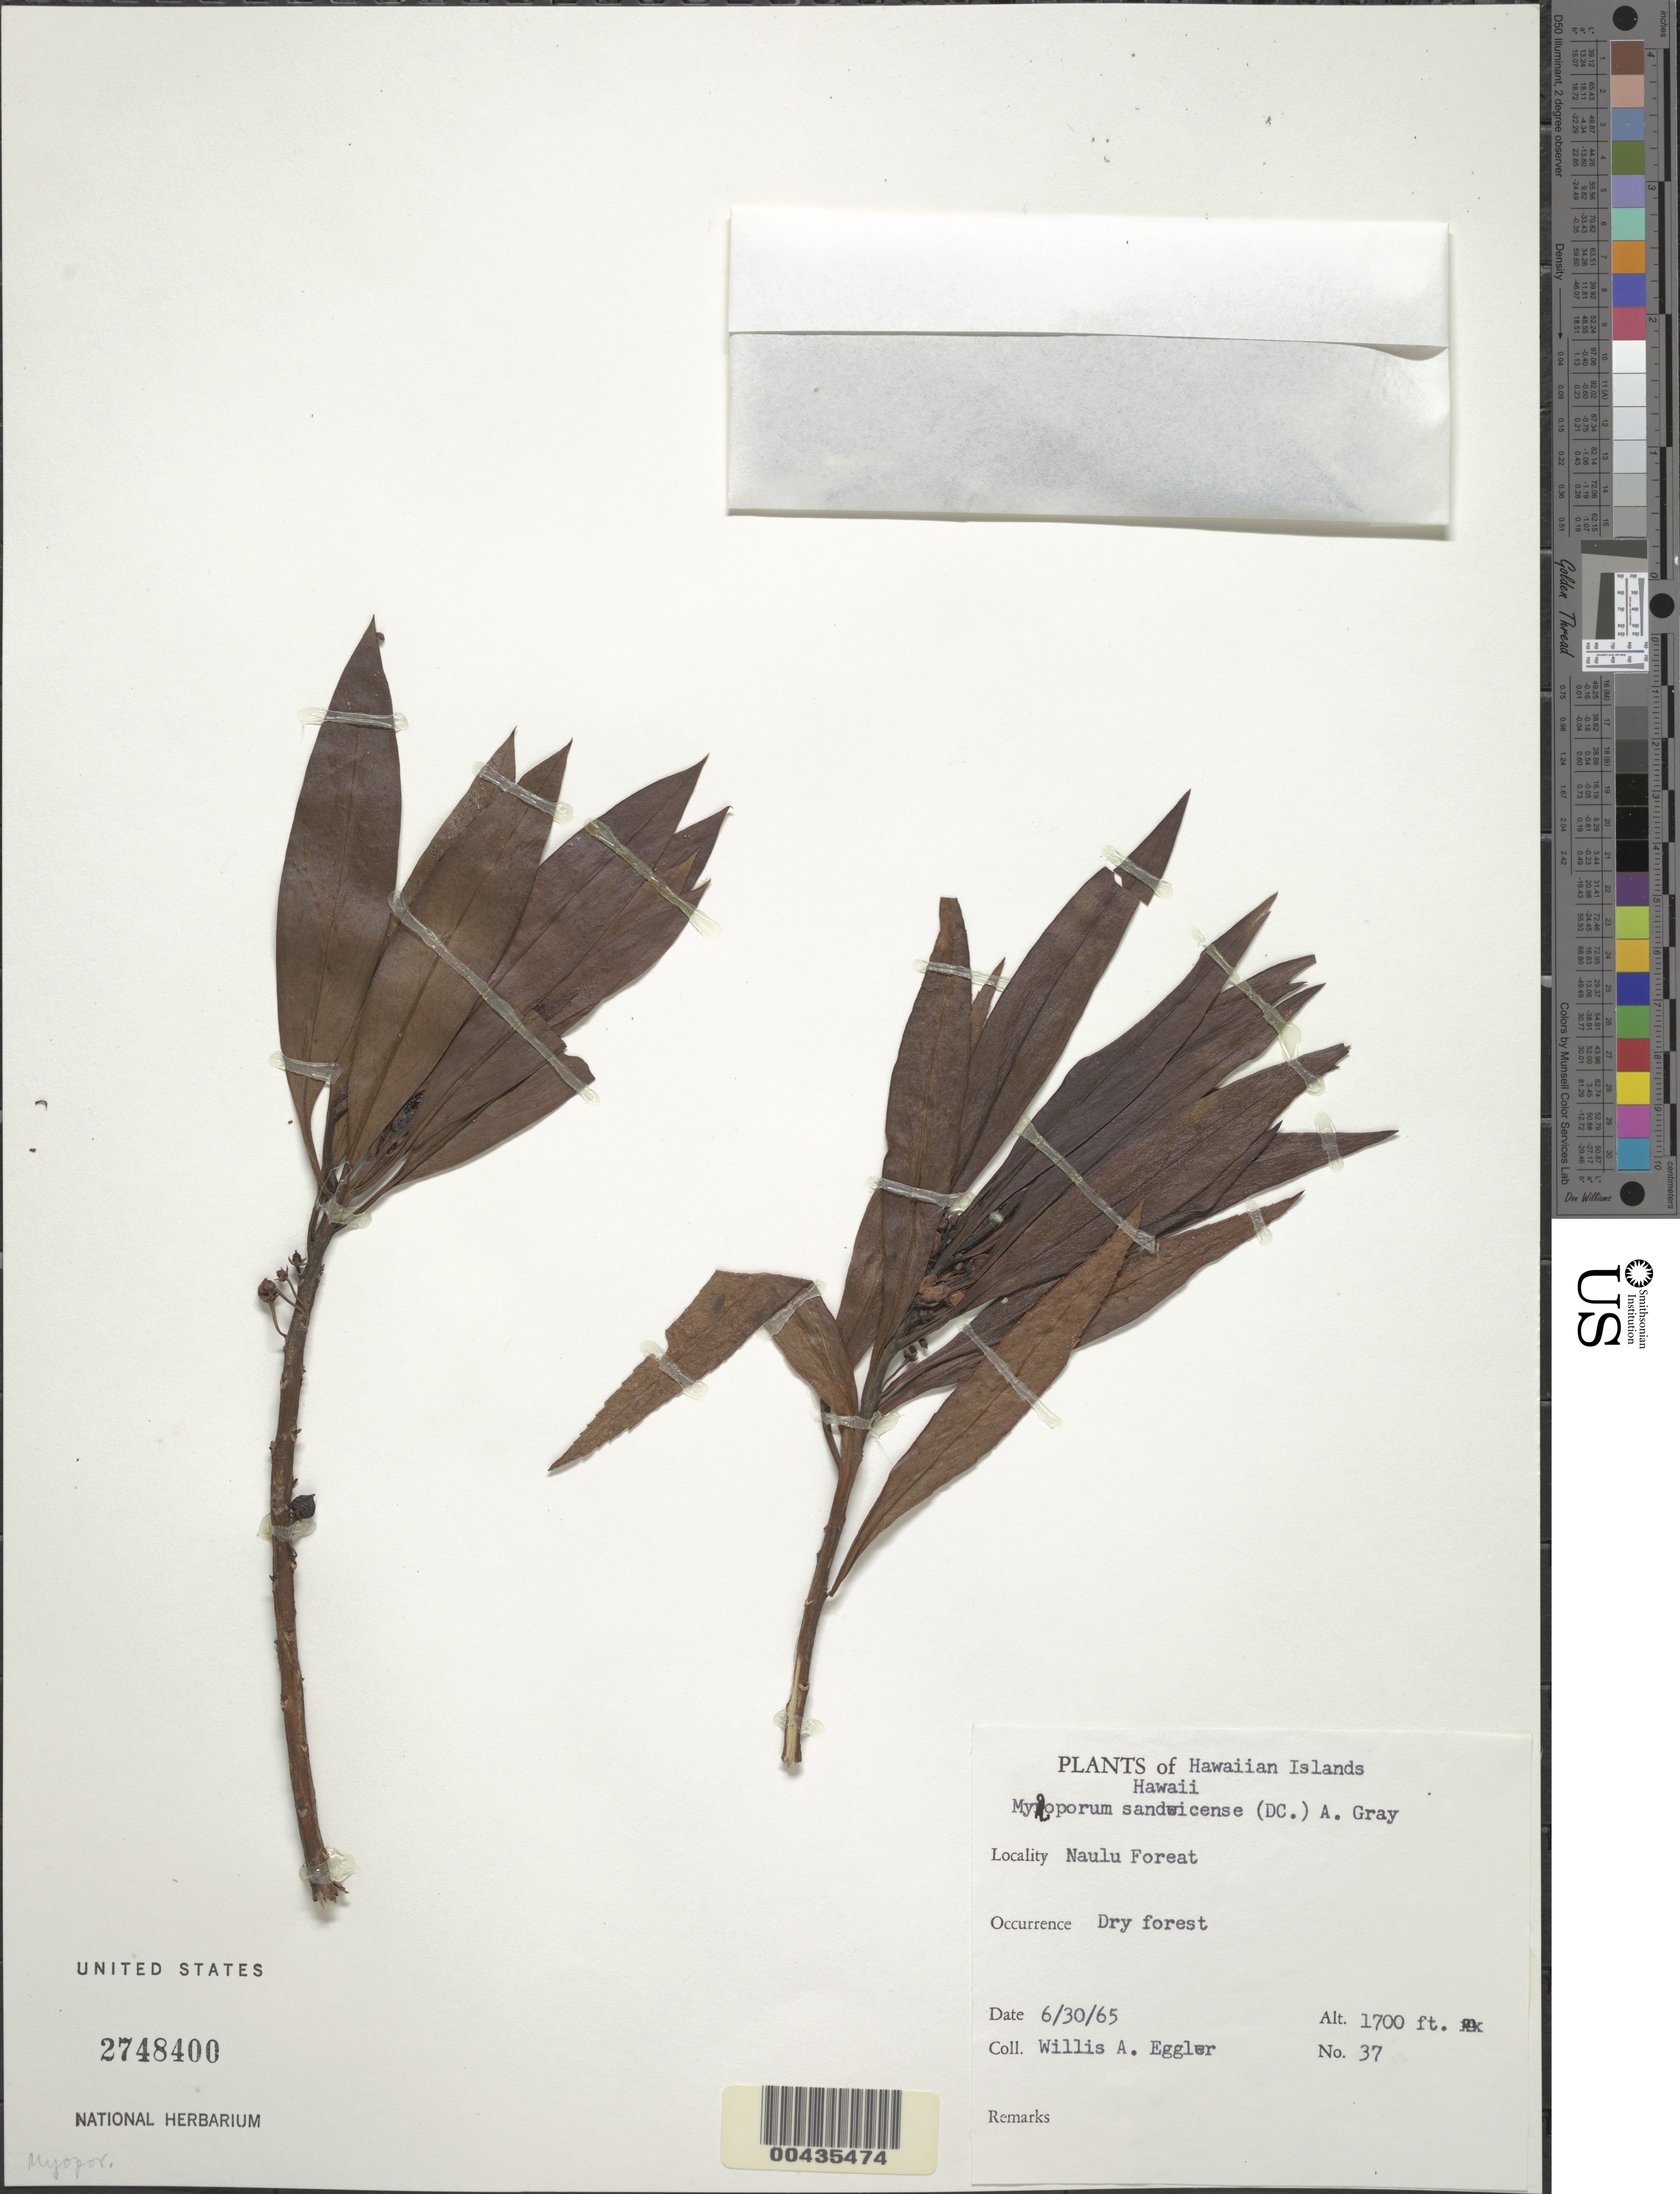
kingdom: Plantae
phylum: Tracheophyta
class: Magnoliopsida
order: Lamiales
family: Scrophulariaceae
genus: Myoporum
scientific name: Myoporum sandwicense subsp. sandwicense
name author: A. Gray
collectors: W. A. Eggler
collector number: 37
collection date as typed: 30 Jun 1965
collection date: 1965-06-30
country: United States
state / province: Hawaii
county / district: Hawaii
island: Hawaii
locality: Naulu Forest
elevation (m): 518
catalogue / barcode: US 2748400